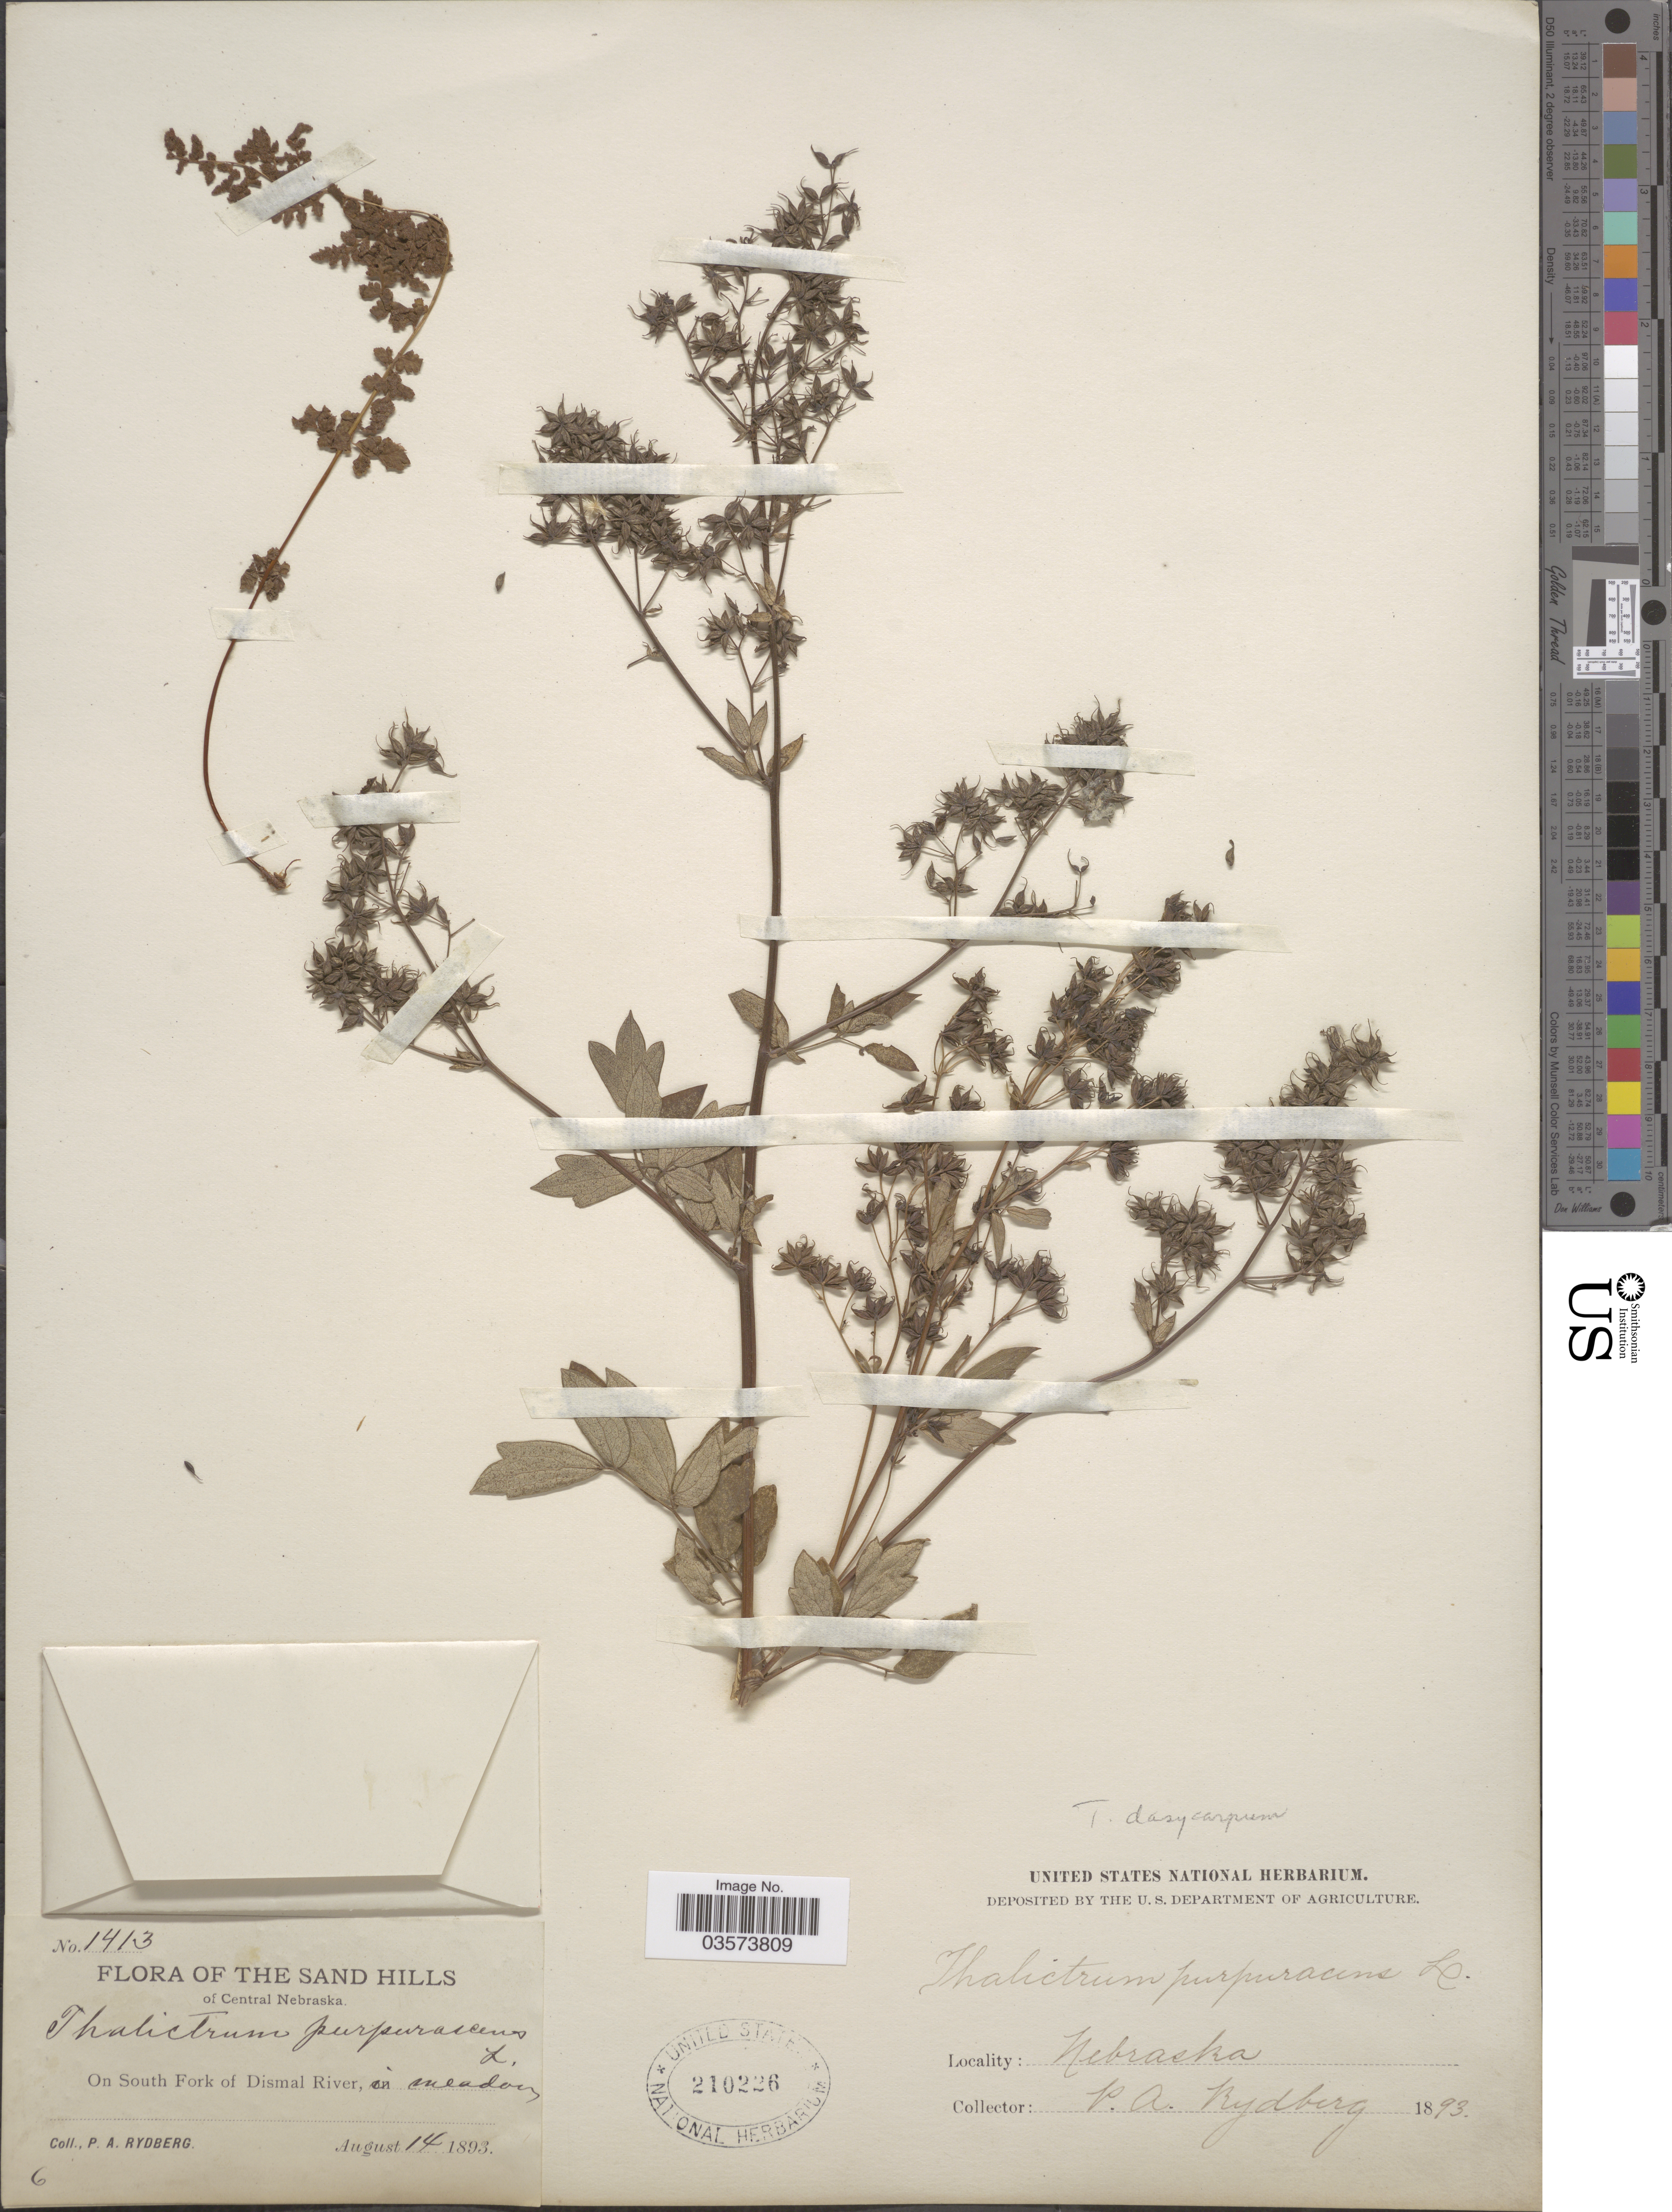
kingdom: Plantae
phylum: Tracheophyta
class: Magnoliopsida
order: Ranunculales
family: Ranunculaceae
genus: Thalictrum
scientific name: Thalictrum dasycarpum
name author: Fisch. & Avé-Lall.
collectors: P. A. Rydberg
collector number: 1413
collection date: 1893-08-14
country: United States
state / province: Nebraska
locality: The Sand Hills of Central Nebraska. On South Fork of Dismal River, in meadow.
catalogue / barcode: US 210226